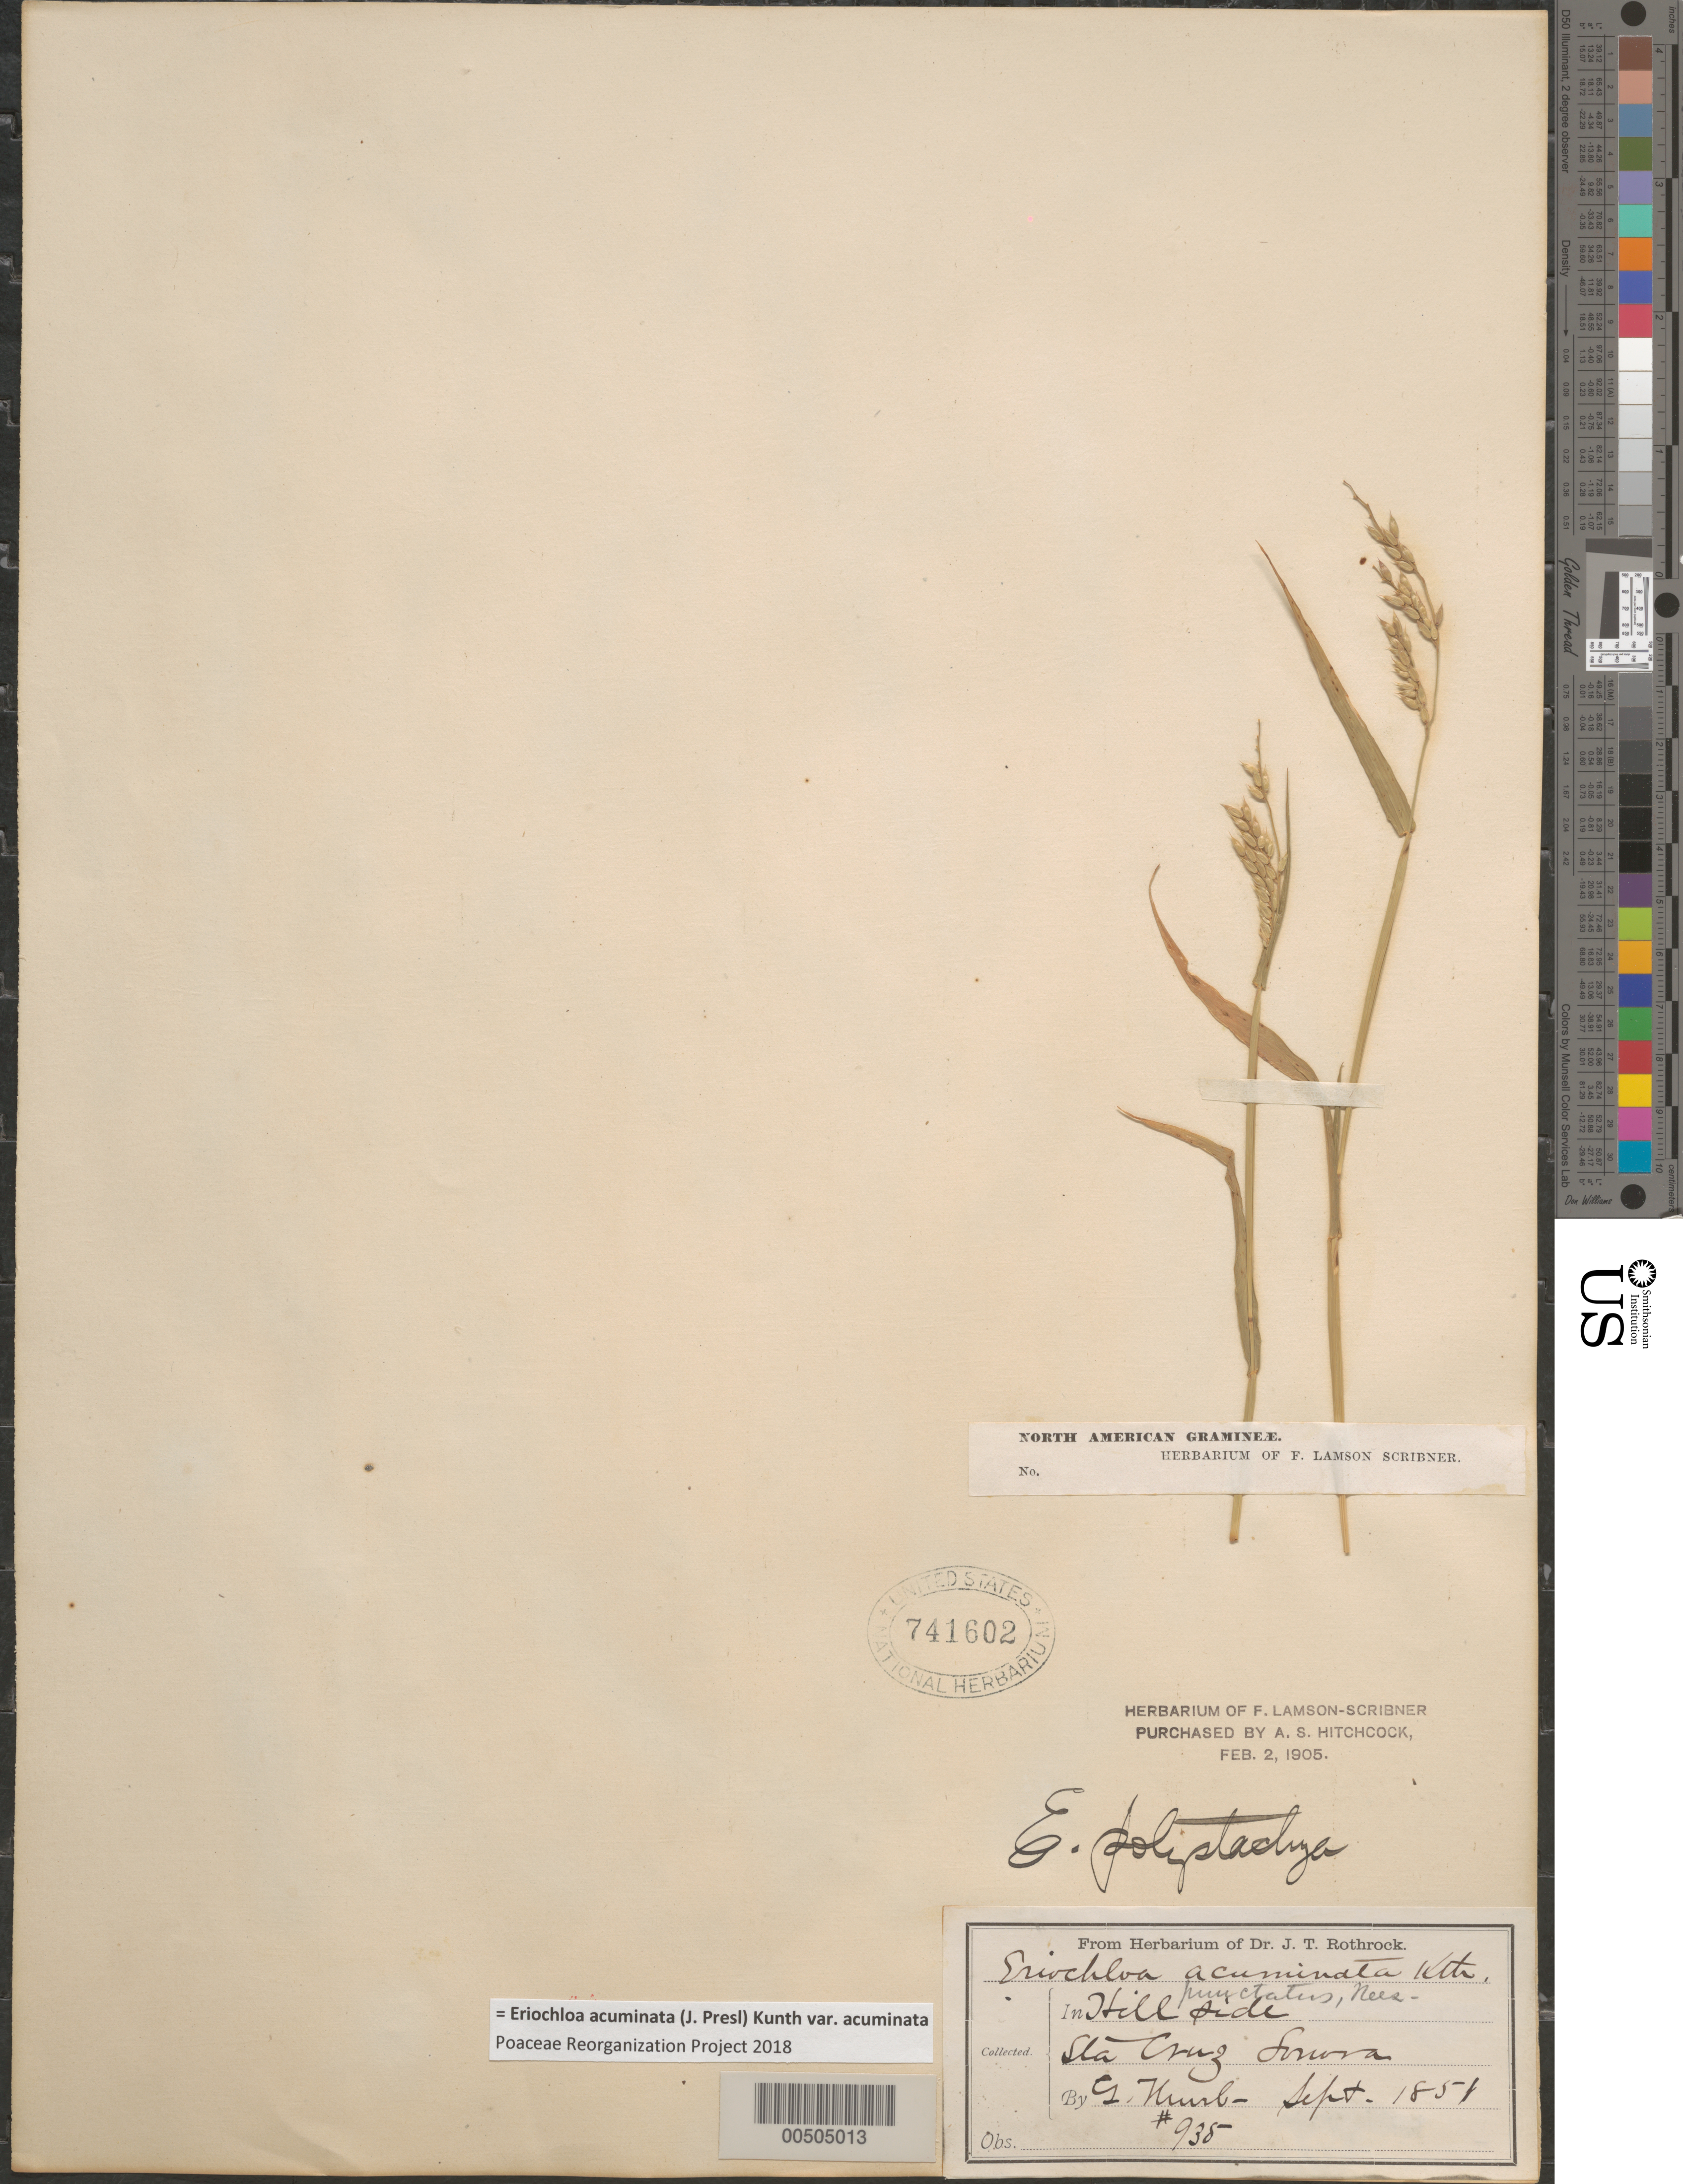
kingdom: Plantae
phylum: Tracheophyta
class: Liliopsida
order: Poales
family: Poaceae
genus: Eriochloa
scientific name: Eriochloa gracilis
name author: (E. Fourn.) E. Hitchc.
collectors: G. Krurl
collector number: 935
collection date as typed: Sep 1851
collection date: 1851-09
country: Mexico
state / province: Sonora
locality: Santa Cruz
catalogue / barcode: US 741602